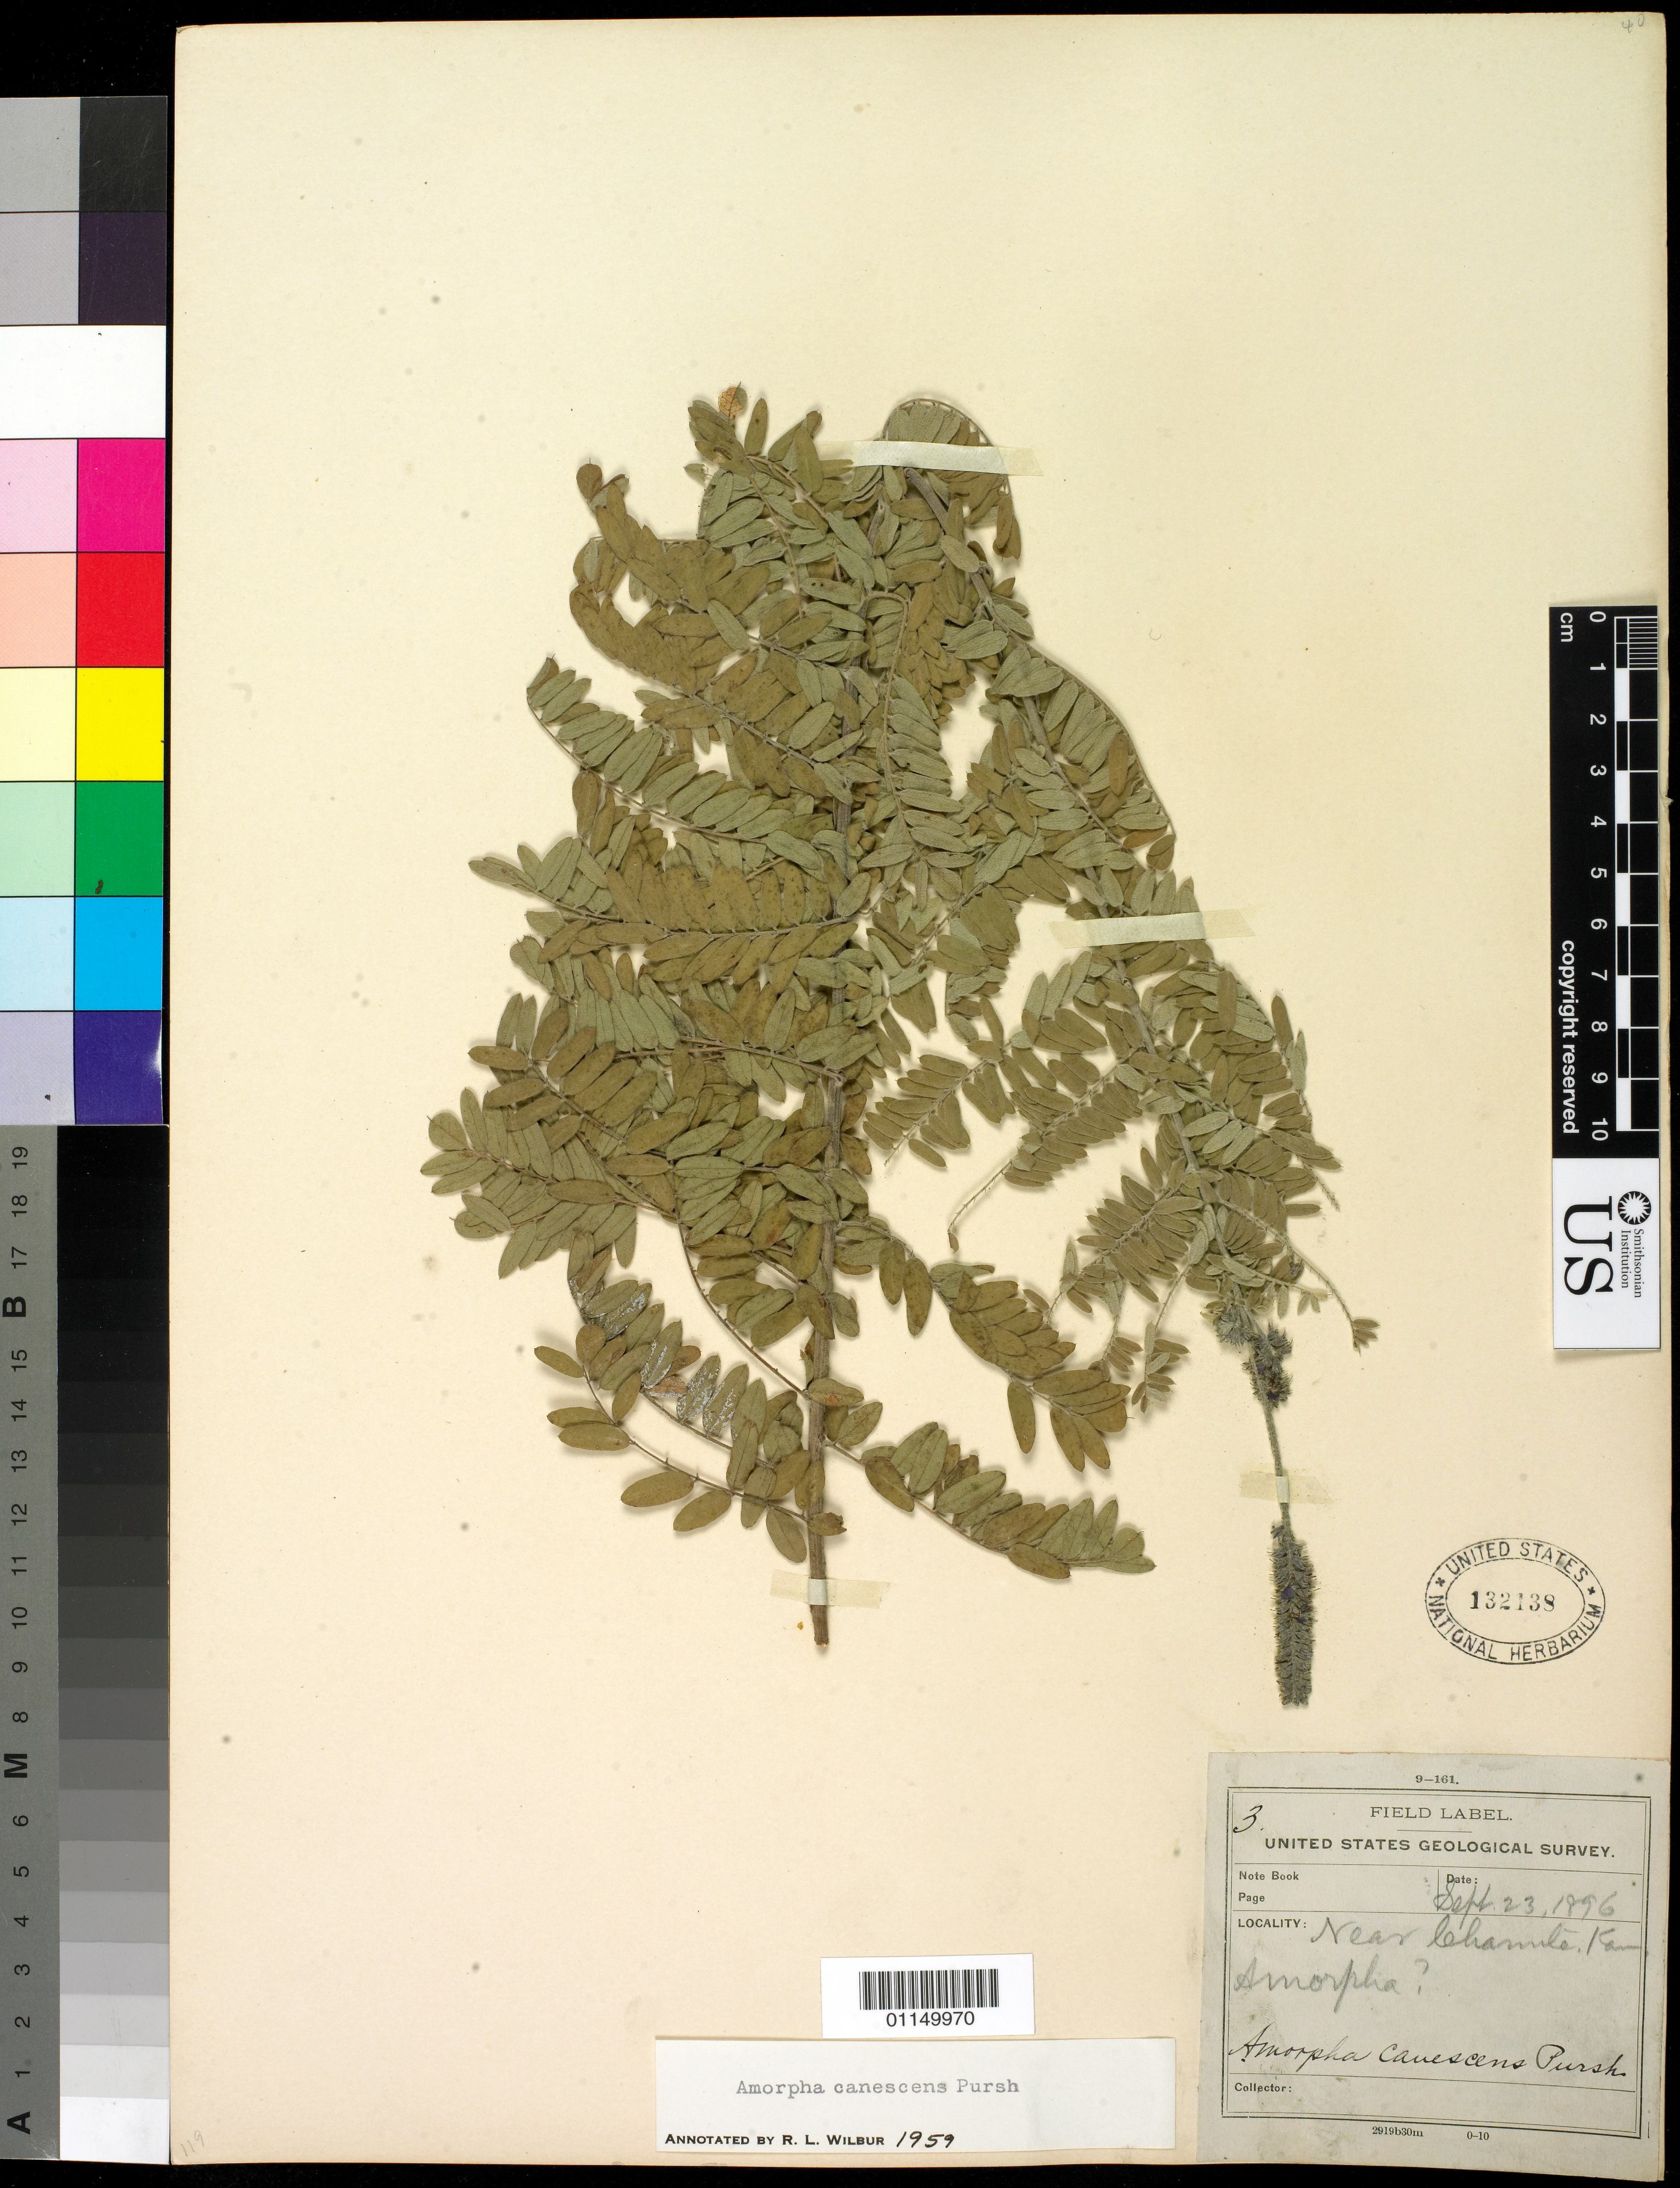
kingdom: Plantae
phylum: Tracheophyta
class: Magnoliopsida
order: Fabales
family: Fabaceae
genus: Amorpha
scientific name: Amorpha canescens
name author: Pursh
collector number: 3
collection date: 1896-09-23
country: United States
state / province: Kansas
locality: Chanta.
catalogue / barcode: US 132138